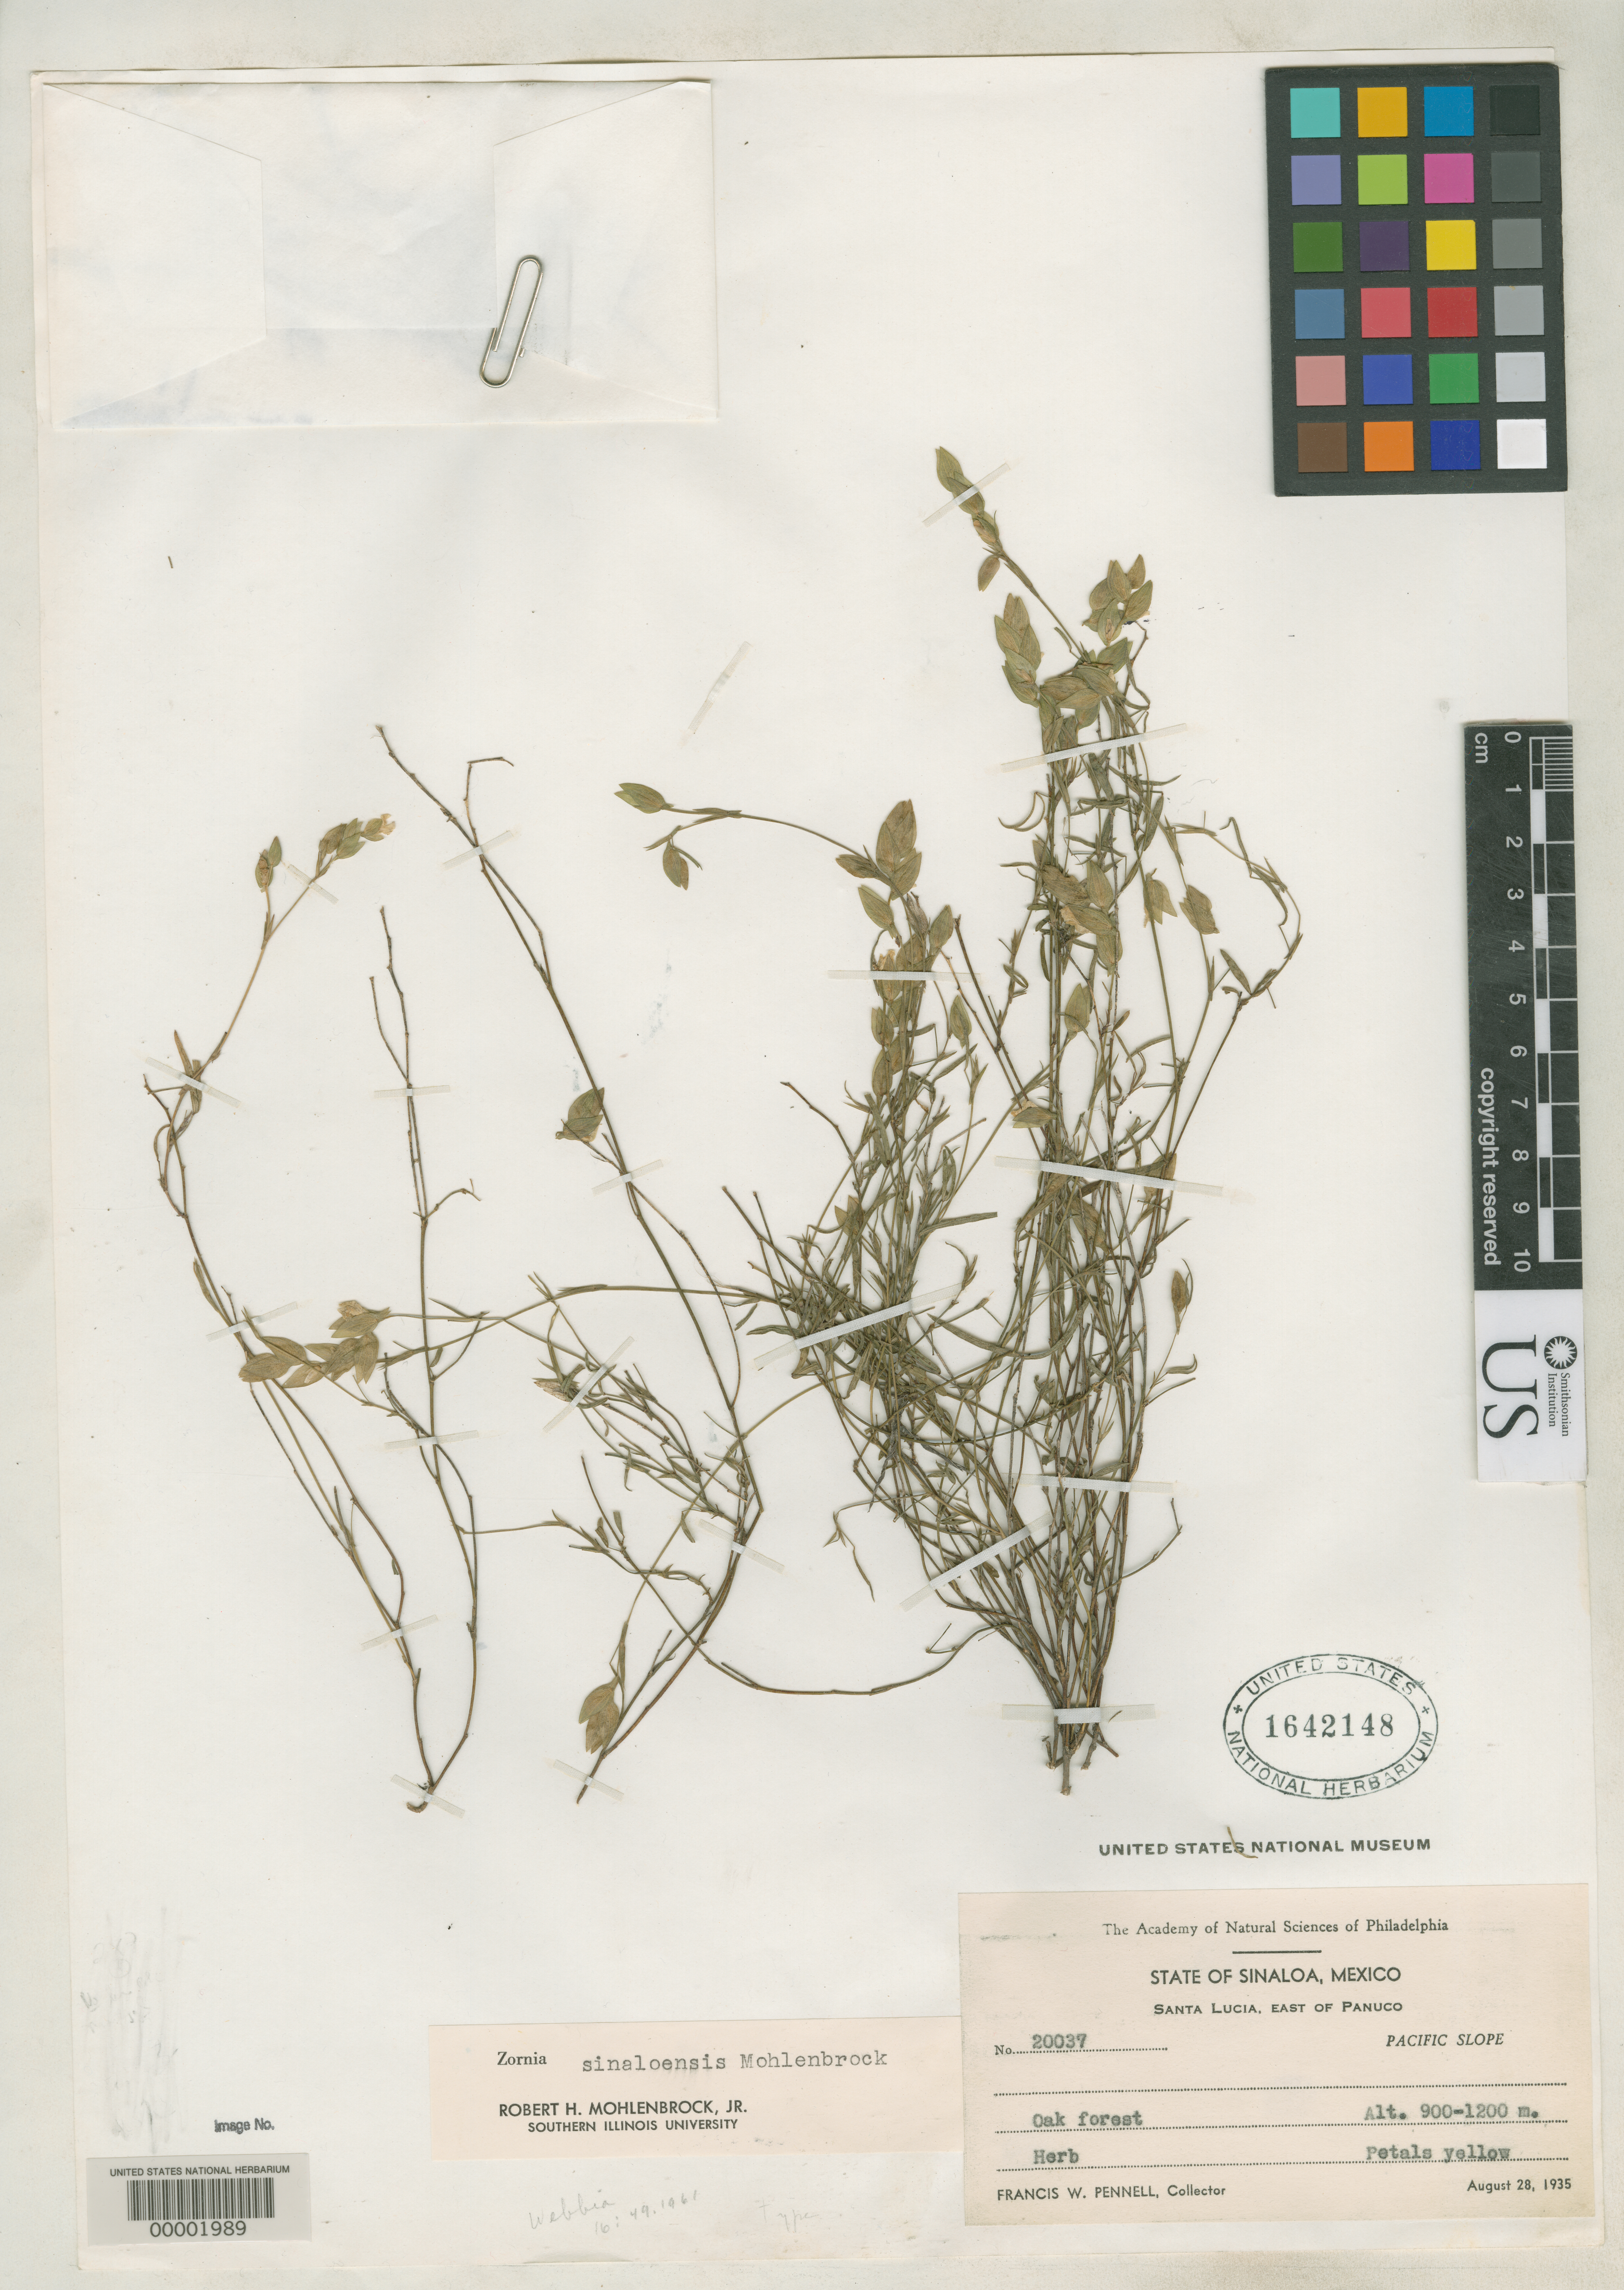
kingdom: Plantae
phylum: Tracheophyta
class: Magnoliopsida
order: Fabales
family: Fabaceae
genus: Zornia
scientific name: Zornia sinaloensis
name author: Mohlenbr.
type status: Holotype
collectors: F. W. Pennell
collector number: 20037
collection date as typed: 28 Aug 1935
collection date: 1935-08-28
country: Mexico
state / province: Sinaloa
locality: Santa Lucia, east of Panuco.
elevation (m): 900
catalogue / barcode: US 1642148